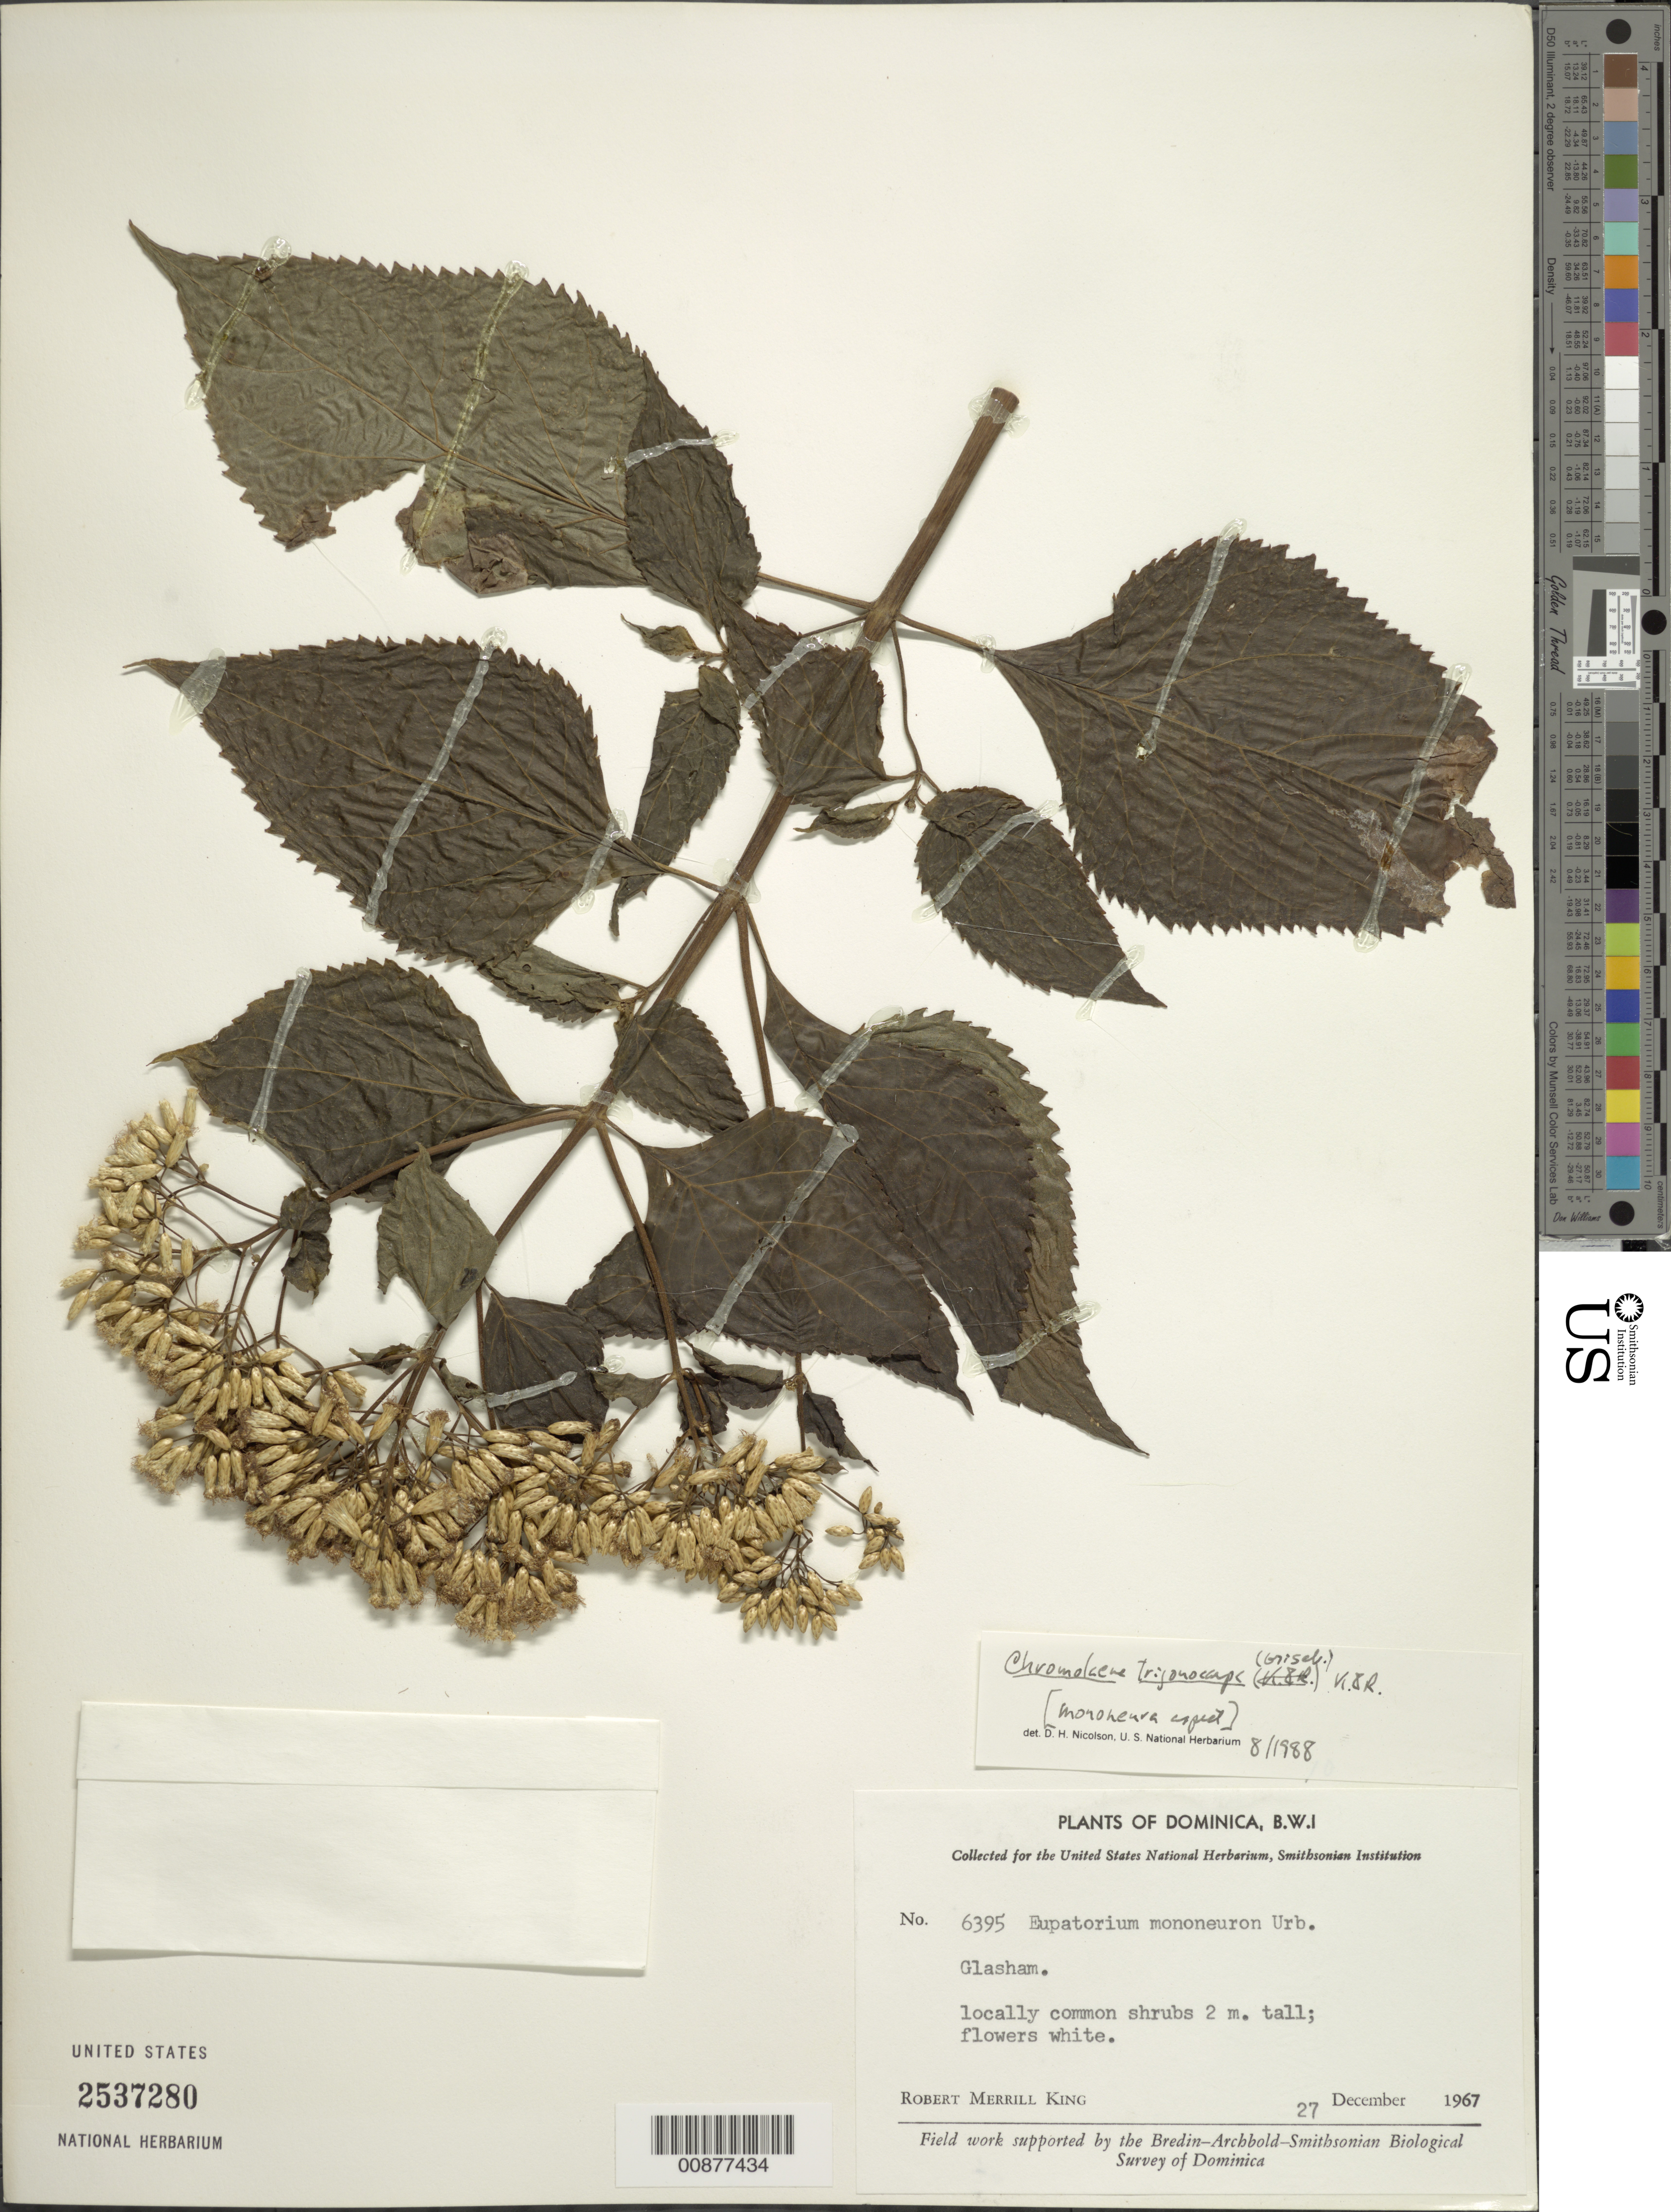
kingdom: Plantae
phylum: Tracheophyta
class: Magnoliopsida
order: Asterales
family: Asteraceae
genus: Chromolaena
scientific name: Chromolaena trigonocarpa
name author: (Griseb.) R.M. King & H. Rob.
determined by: Nicolson, Dan H.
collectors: R. M. King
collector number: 6395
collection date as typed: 27 Dec 1967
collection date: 1967-12-27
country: Dominica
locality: Glasham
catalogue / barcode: US 2537280